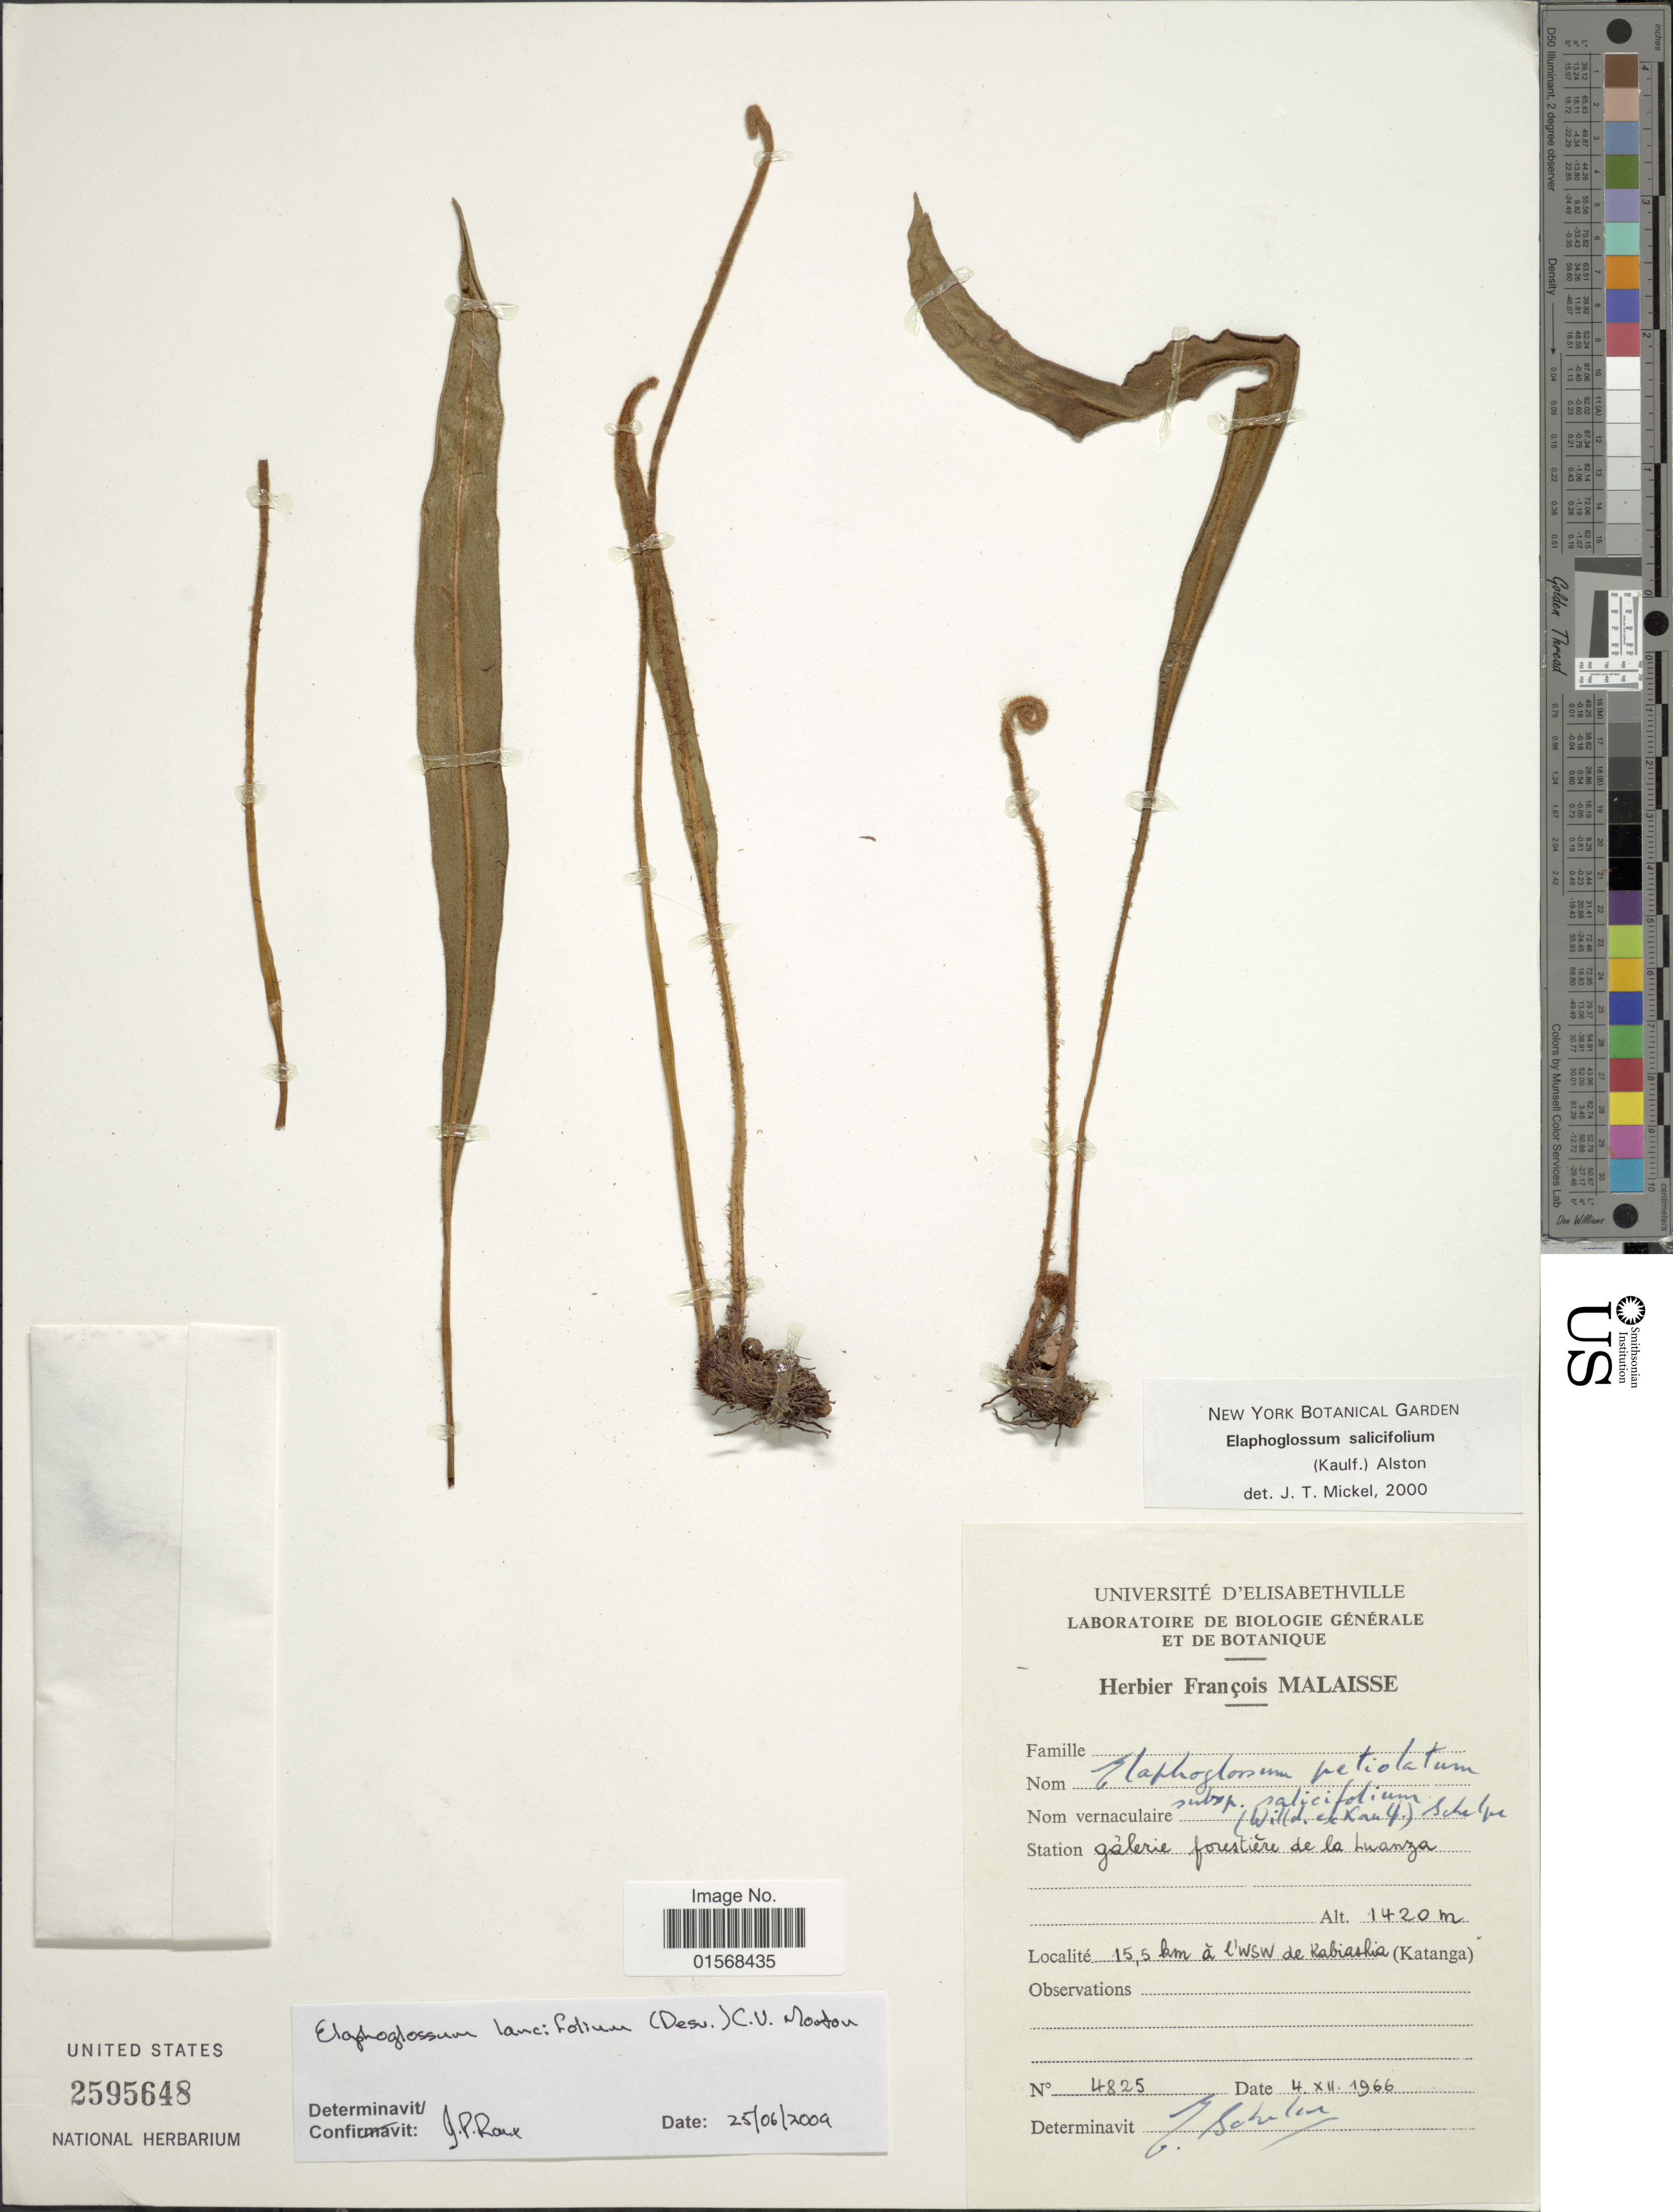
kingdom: Plantae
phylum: Tracheophyta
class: Polypodiopsida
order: Polypodiales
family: Dryopteridaceae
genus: Elaphoglossum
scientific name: Elaphoglossum laucifolium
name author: (Desv.) C.V. Morton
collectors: F. Malaisse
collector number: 4825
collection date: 1966-12-04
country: Congo, Democratic Republic of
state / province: Haut-Katanga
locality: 15,5 km a l'WSW de Kabiashia (Katanga).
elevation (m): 1420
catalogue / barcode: US 2595648